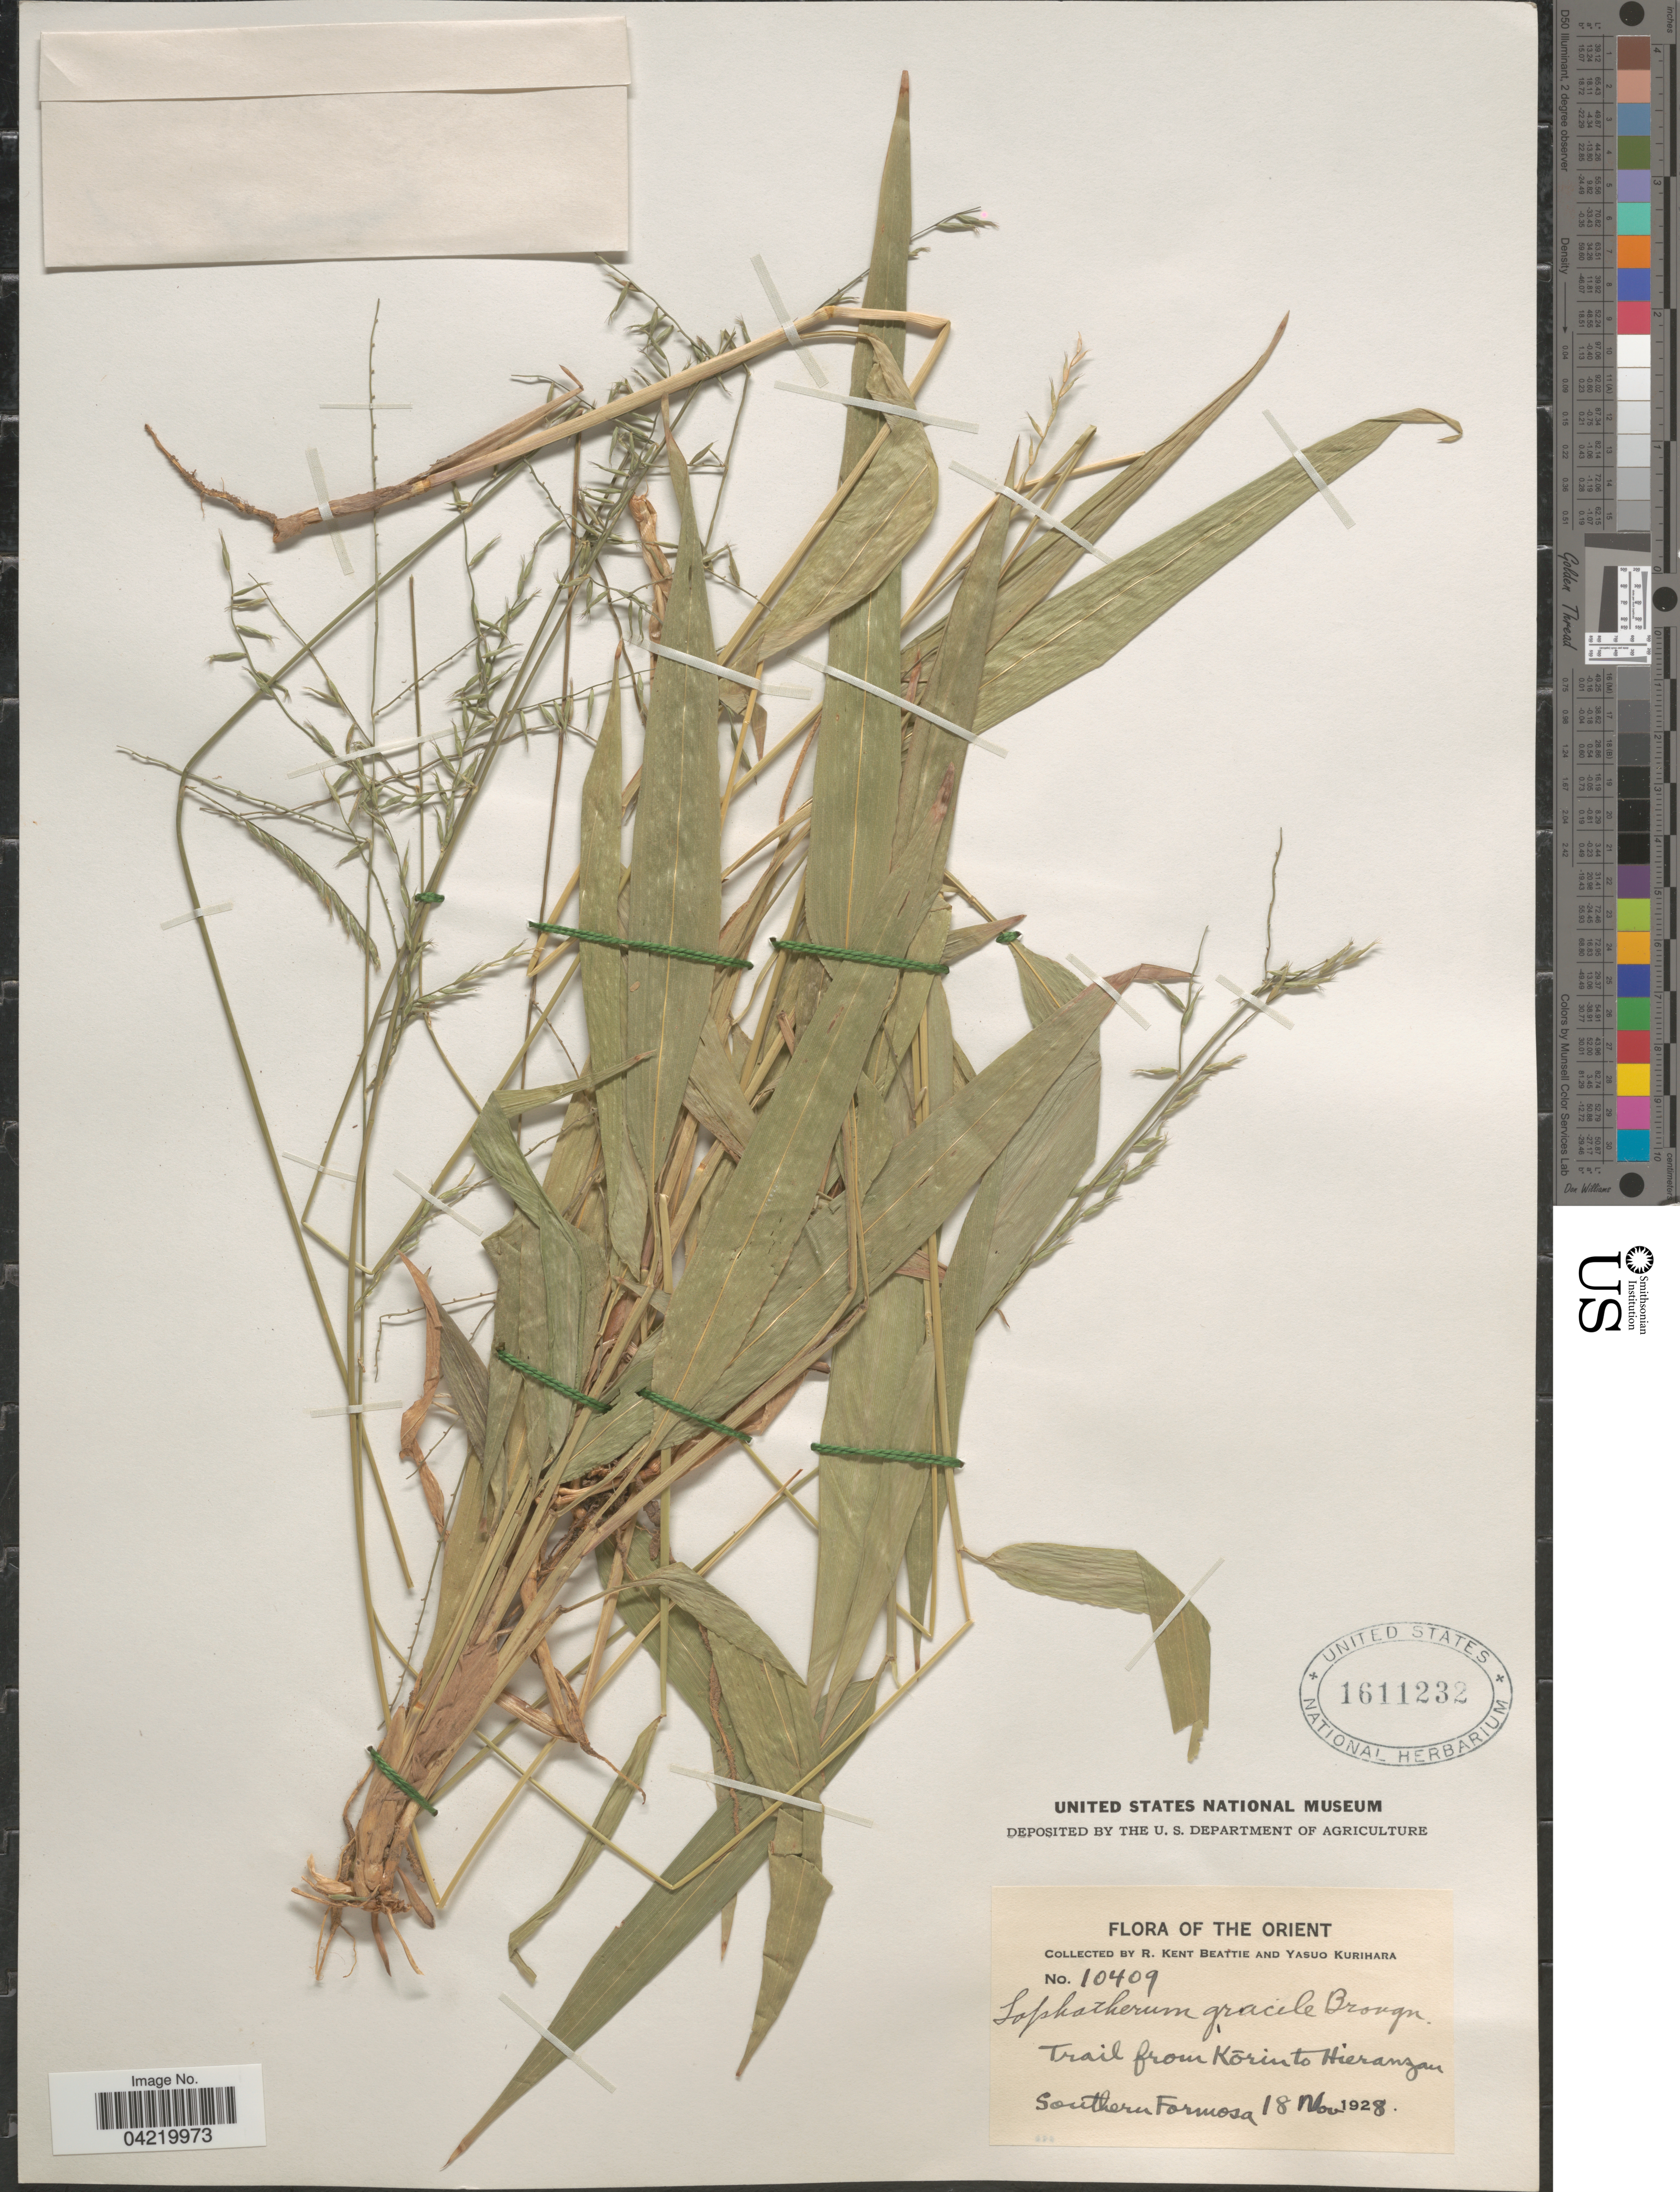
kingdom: Plantae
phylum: Tracheophyta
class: Liliopsida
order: Poales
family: Poaceae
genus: Lophatherum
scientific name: Lophatherum gracile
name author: Brongn.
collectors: R. K. Beattie & Y. Kurihara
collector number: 10409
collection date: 1928-11-18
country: Taiwan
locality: The Orient. Trail from Korin to Hieranzan. Southern Formosa.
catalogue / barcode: US 1611232